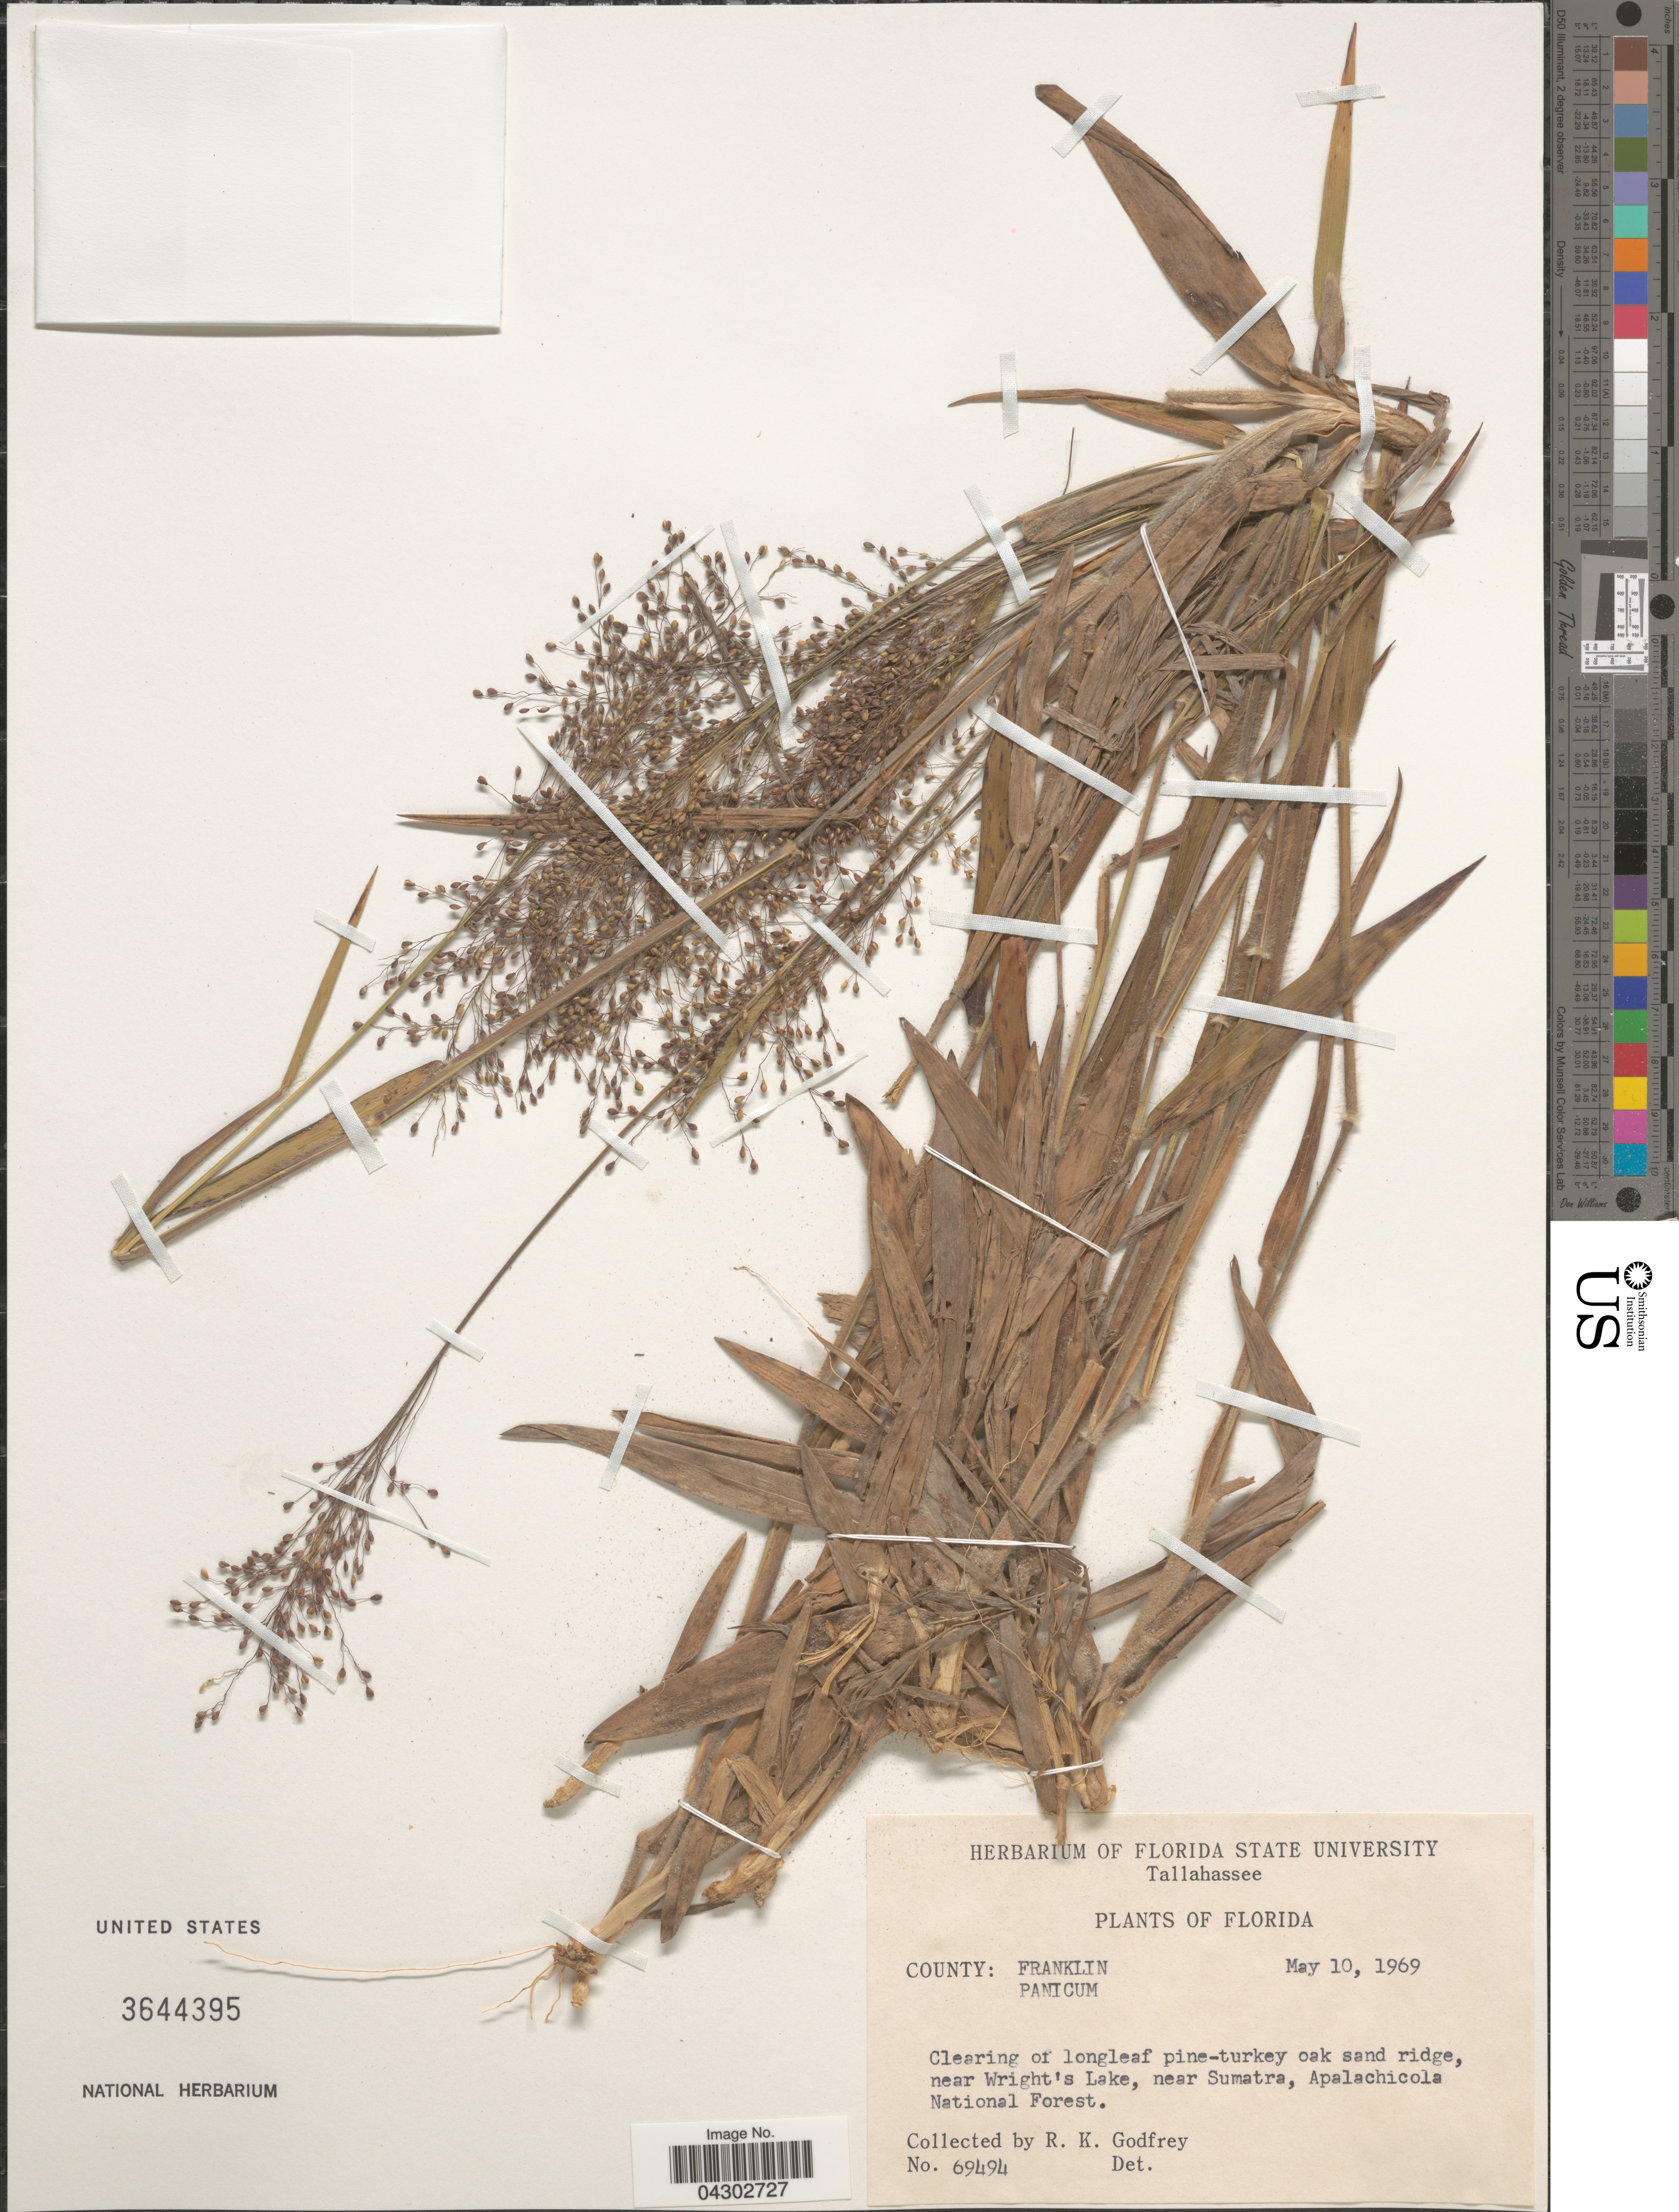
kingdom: Plantae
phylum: Tracheophyta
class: Liliopsida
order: Poales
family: Poaceae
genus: Panicum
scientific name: Panicum sp.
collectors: R. K. Godfrey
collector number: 69494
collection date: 1969-05-10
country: United States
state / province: Florida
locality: County: Franklin. Clearing of longleaf pine-turkey oak sand ridge, near Wright's Lake, near Sumatra, Apalachicola National Forest.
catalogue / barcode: US 3644395